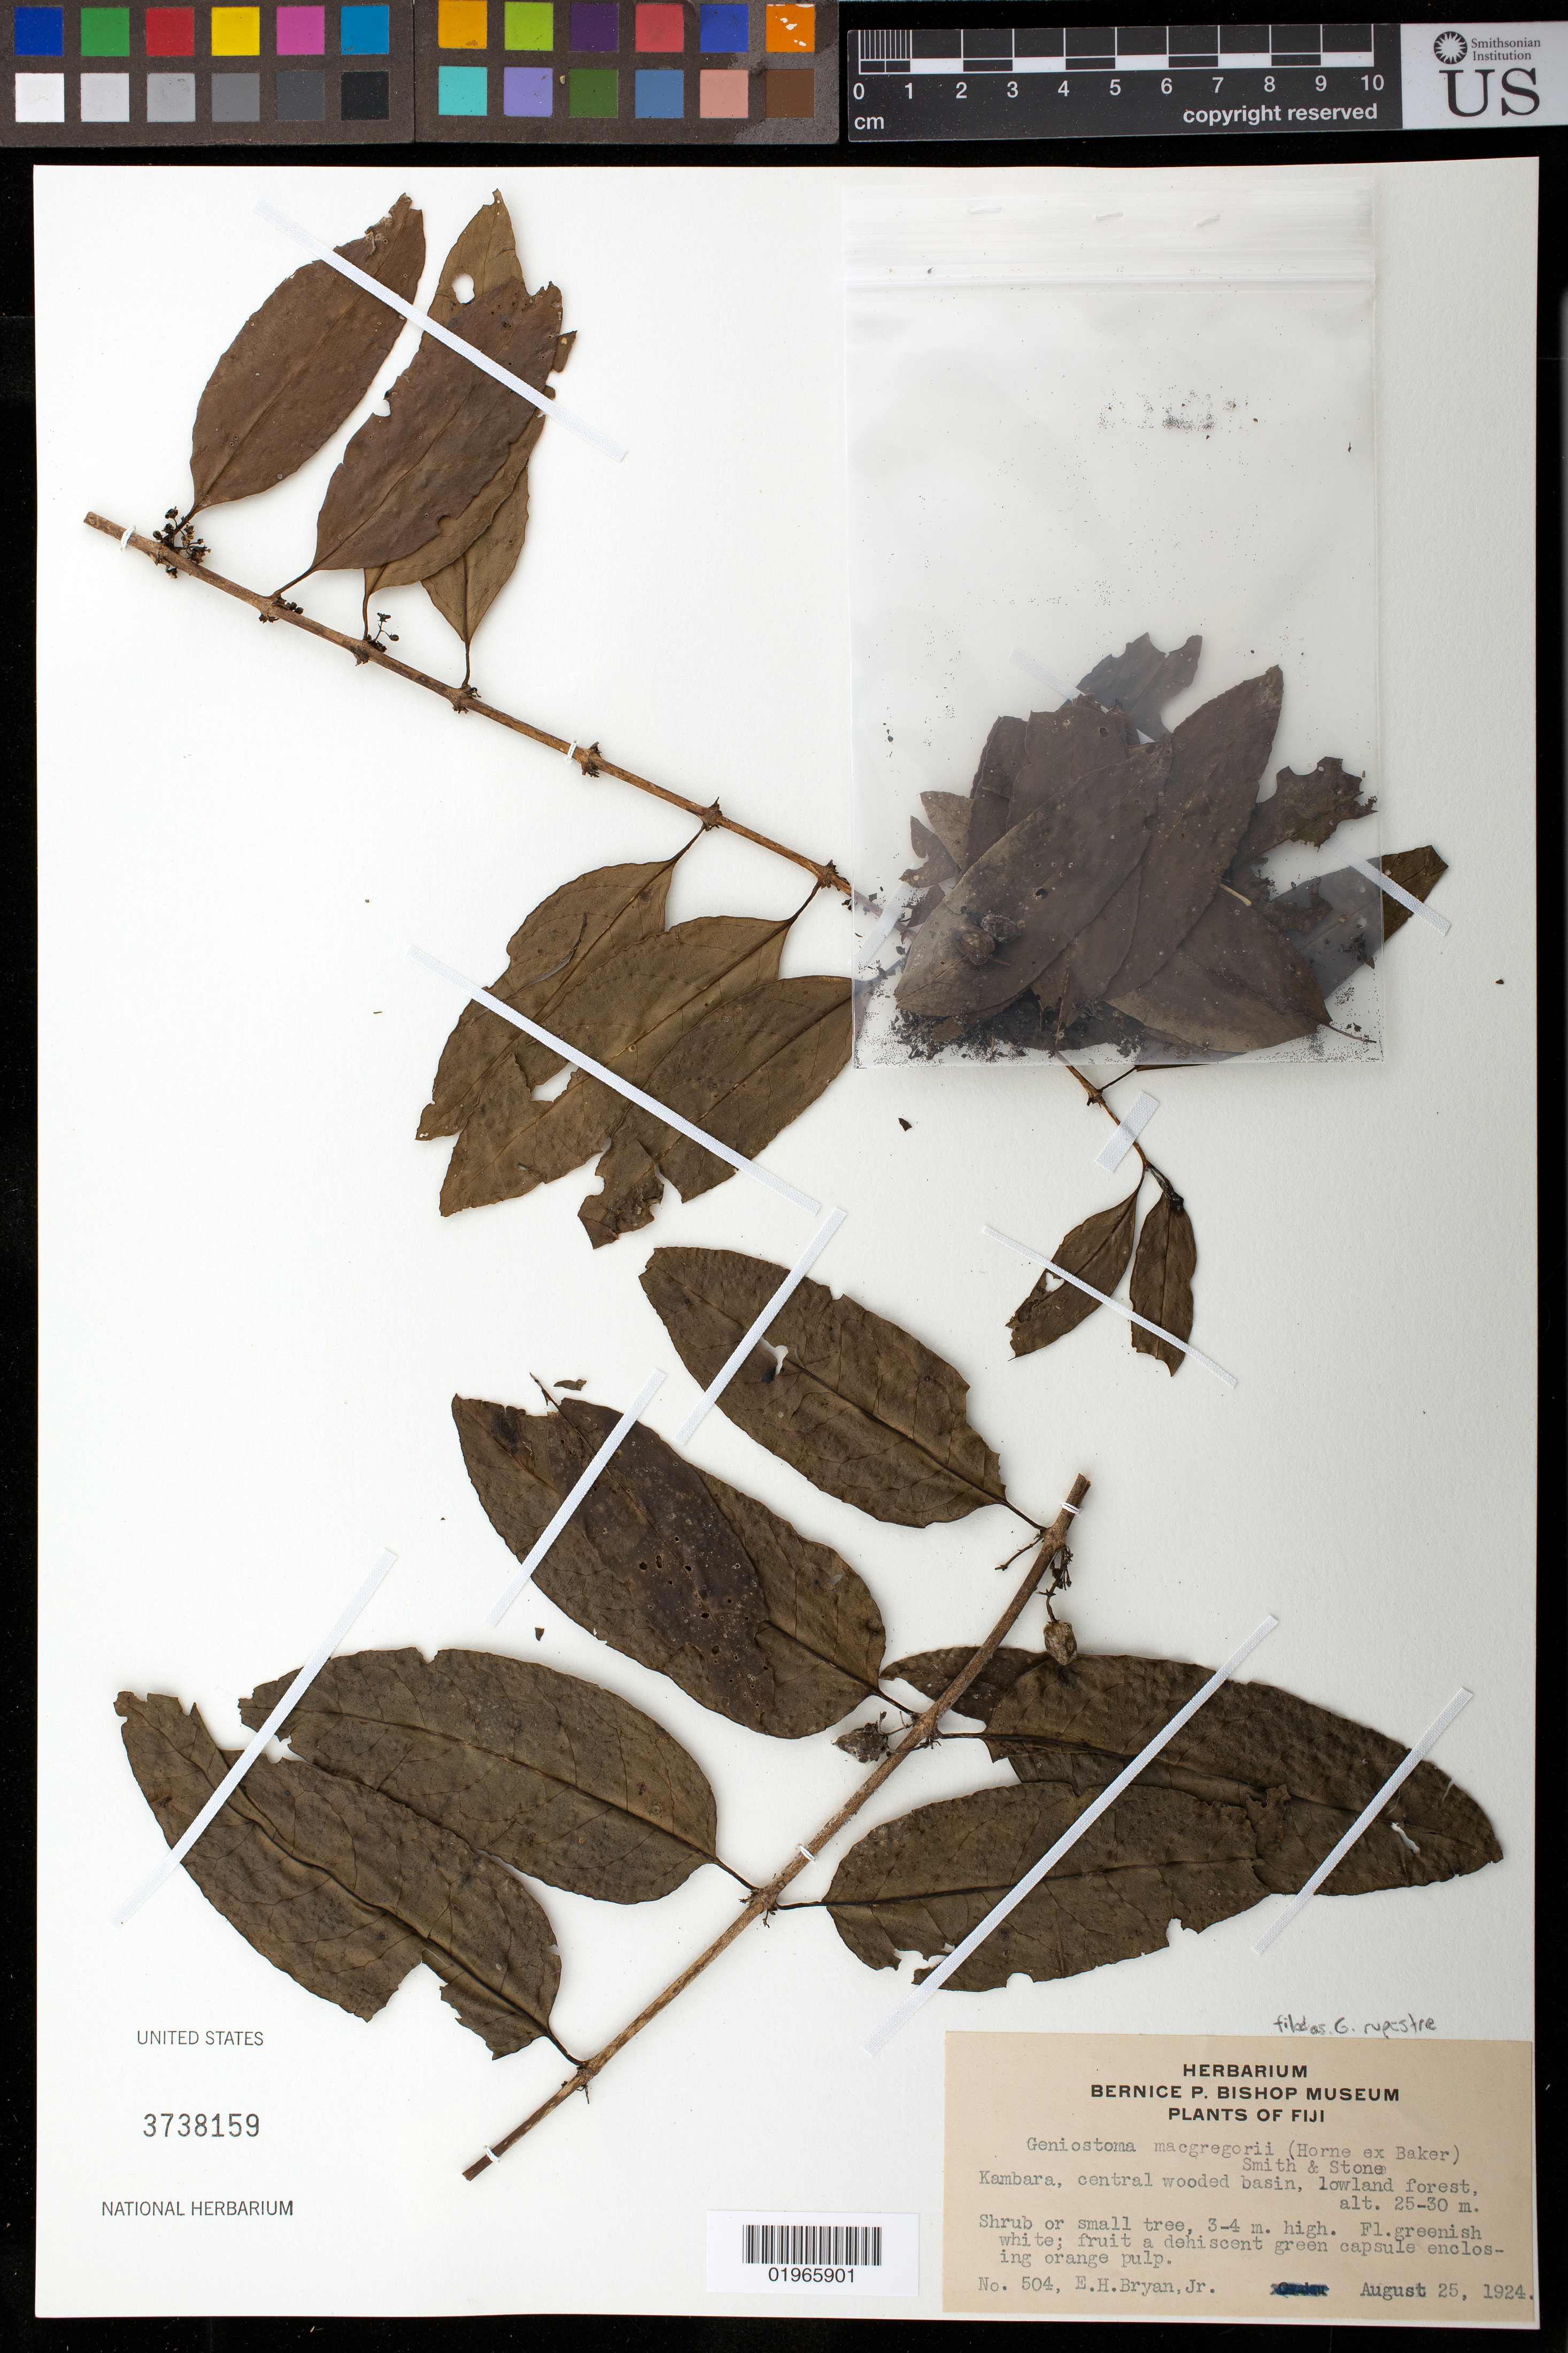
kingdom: Plantae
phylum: Tracheophyta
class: Magnoliopsida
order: Gentianales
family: Loganiaceae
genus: Geniostoma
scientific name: Geniostoma rupestre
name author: J.R. Forst. & G. Forst.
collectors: E. Bryan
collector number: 504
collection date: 1924-08-25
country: Fiji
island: Kabara [Kambara]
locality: Kambara, central wooded basin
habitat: Lowland forest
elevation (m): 25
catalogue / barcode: US 3738159